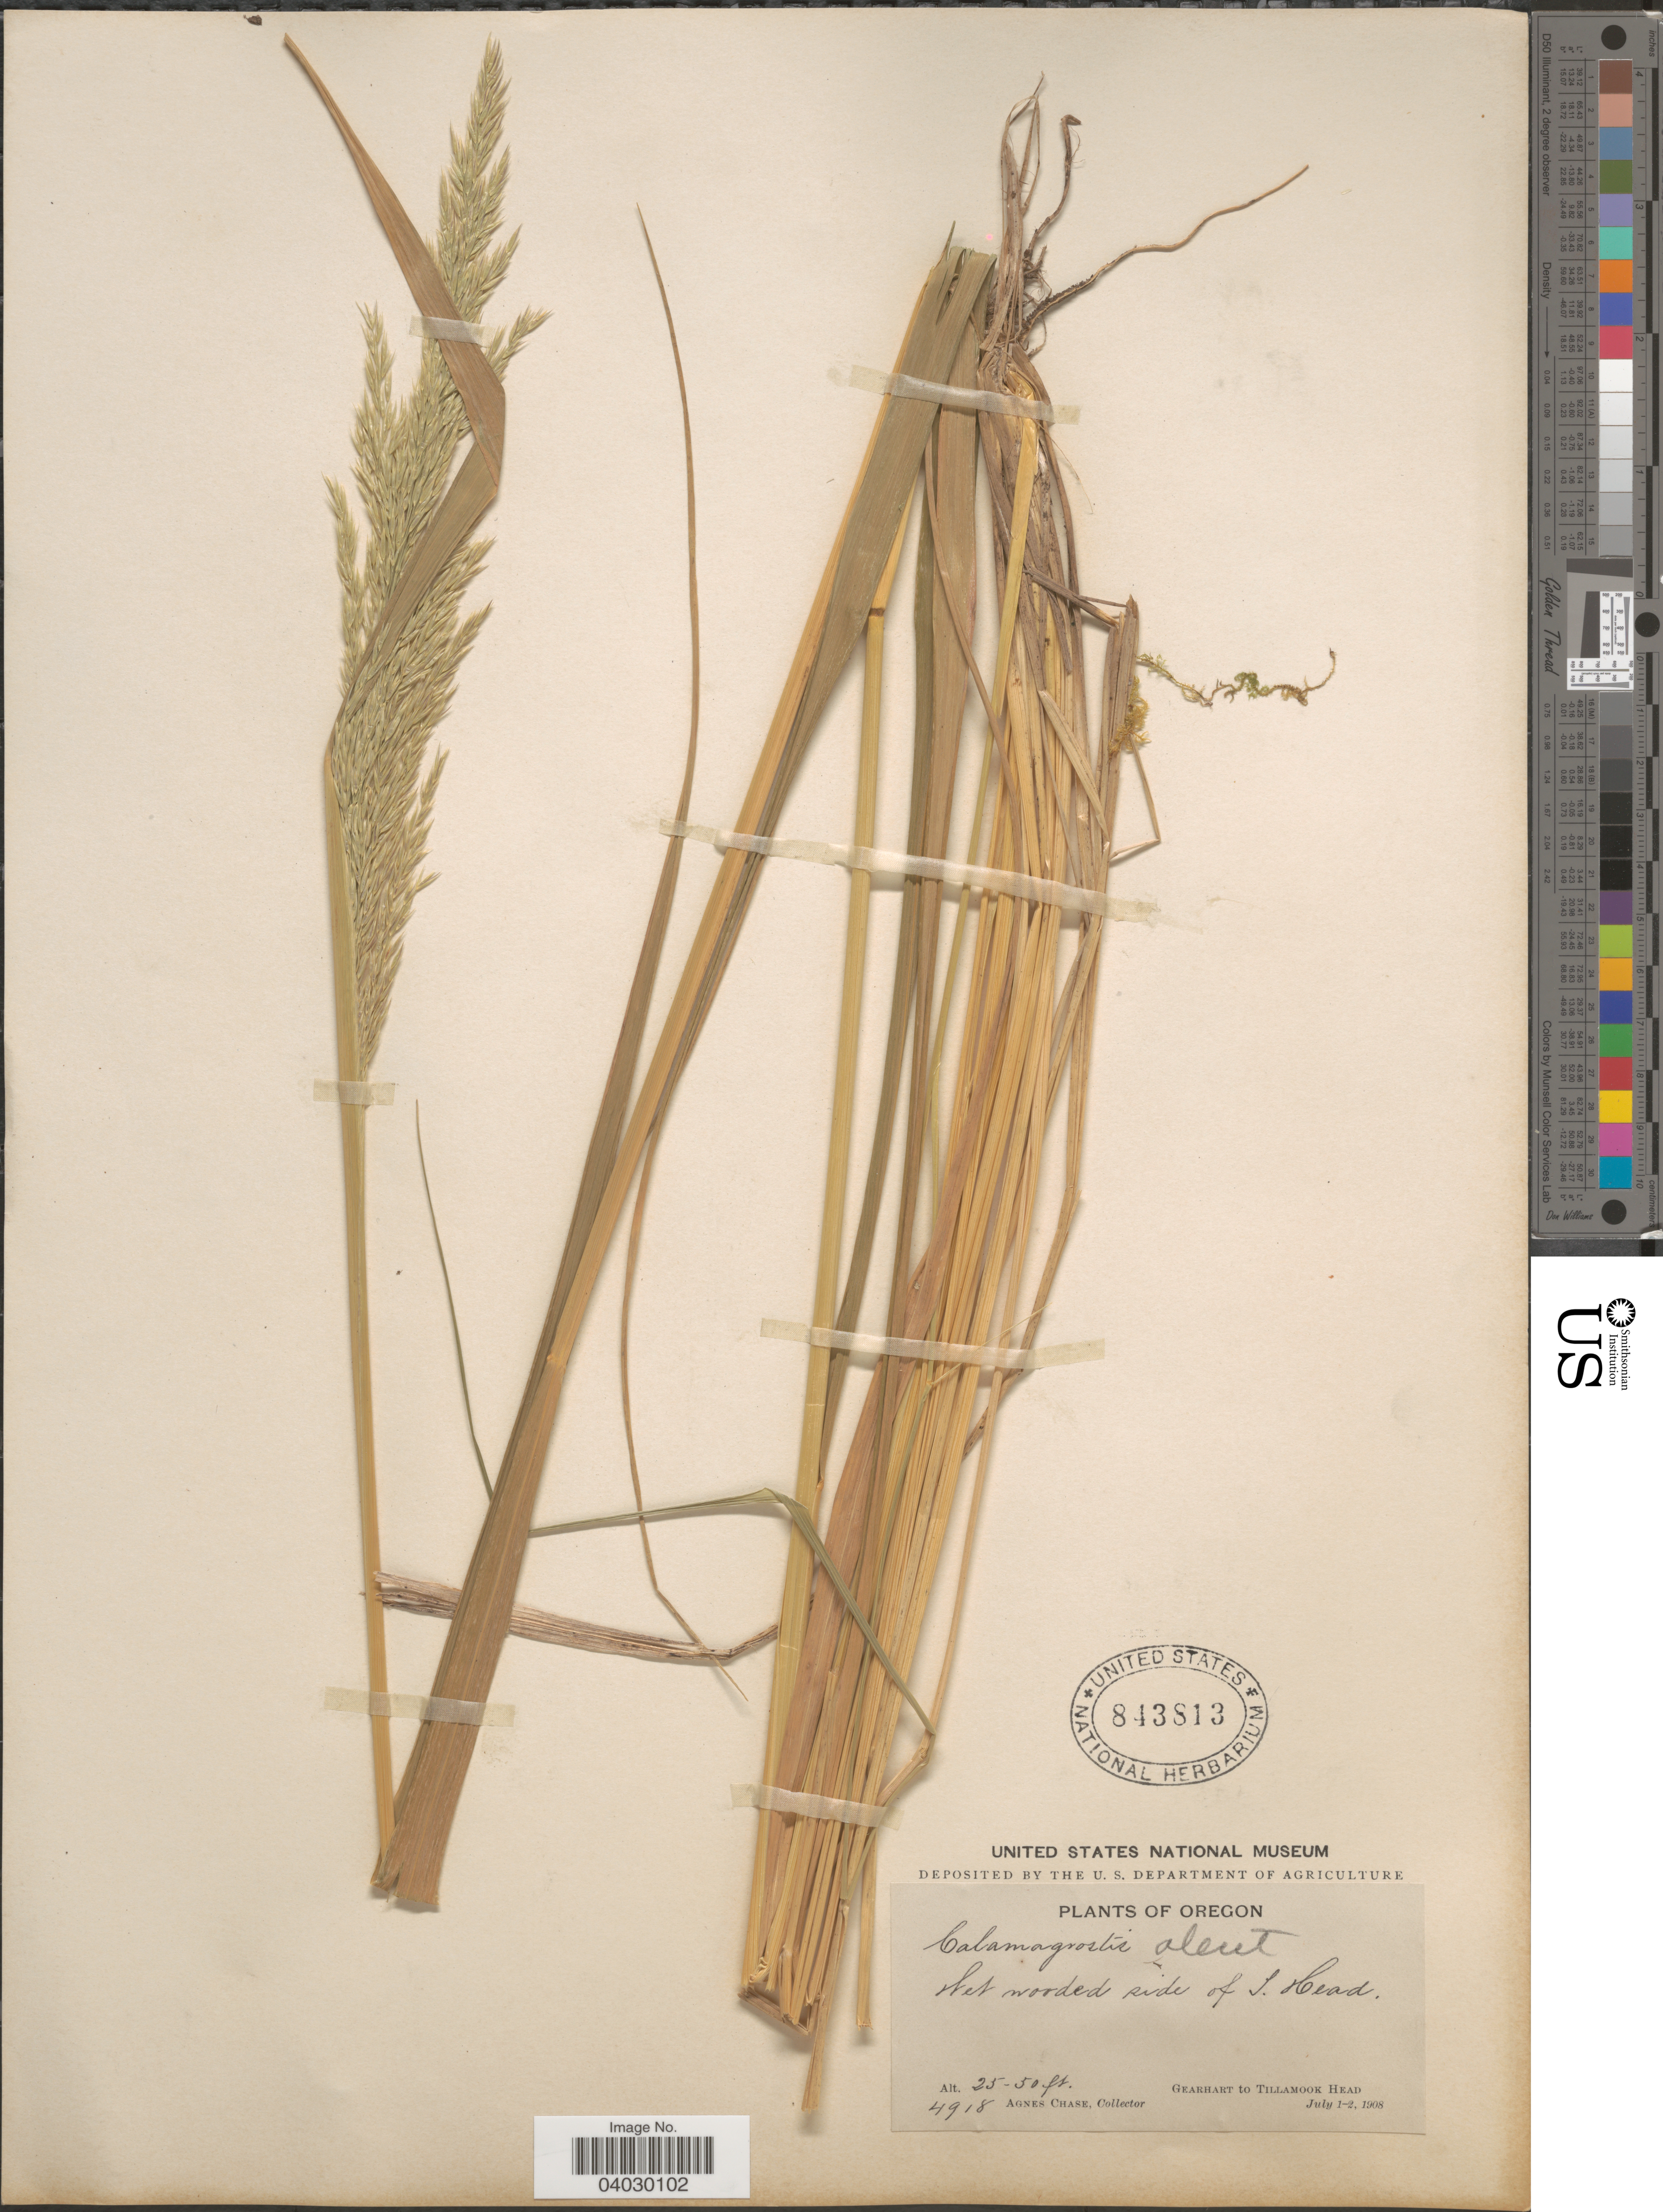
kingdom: Plantae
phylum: Tracheophyta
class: Liliopsida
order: Poales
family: Poaceae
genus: Calamagrostis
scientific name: Calamagrostis nutkaensis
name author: (J. Presl) Steud.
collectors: A. Chase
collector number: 4918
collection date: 1908-07-01/1908-07-02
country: United States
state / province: Oregon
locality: Side of S. Head. Gearhart to Tillamook Head.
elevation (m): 8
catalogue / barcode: US 843813